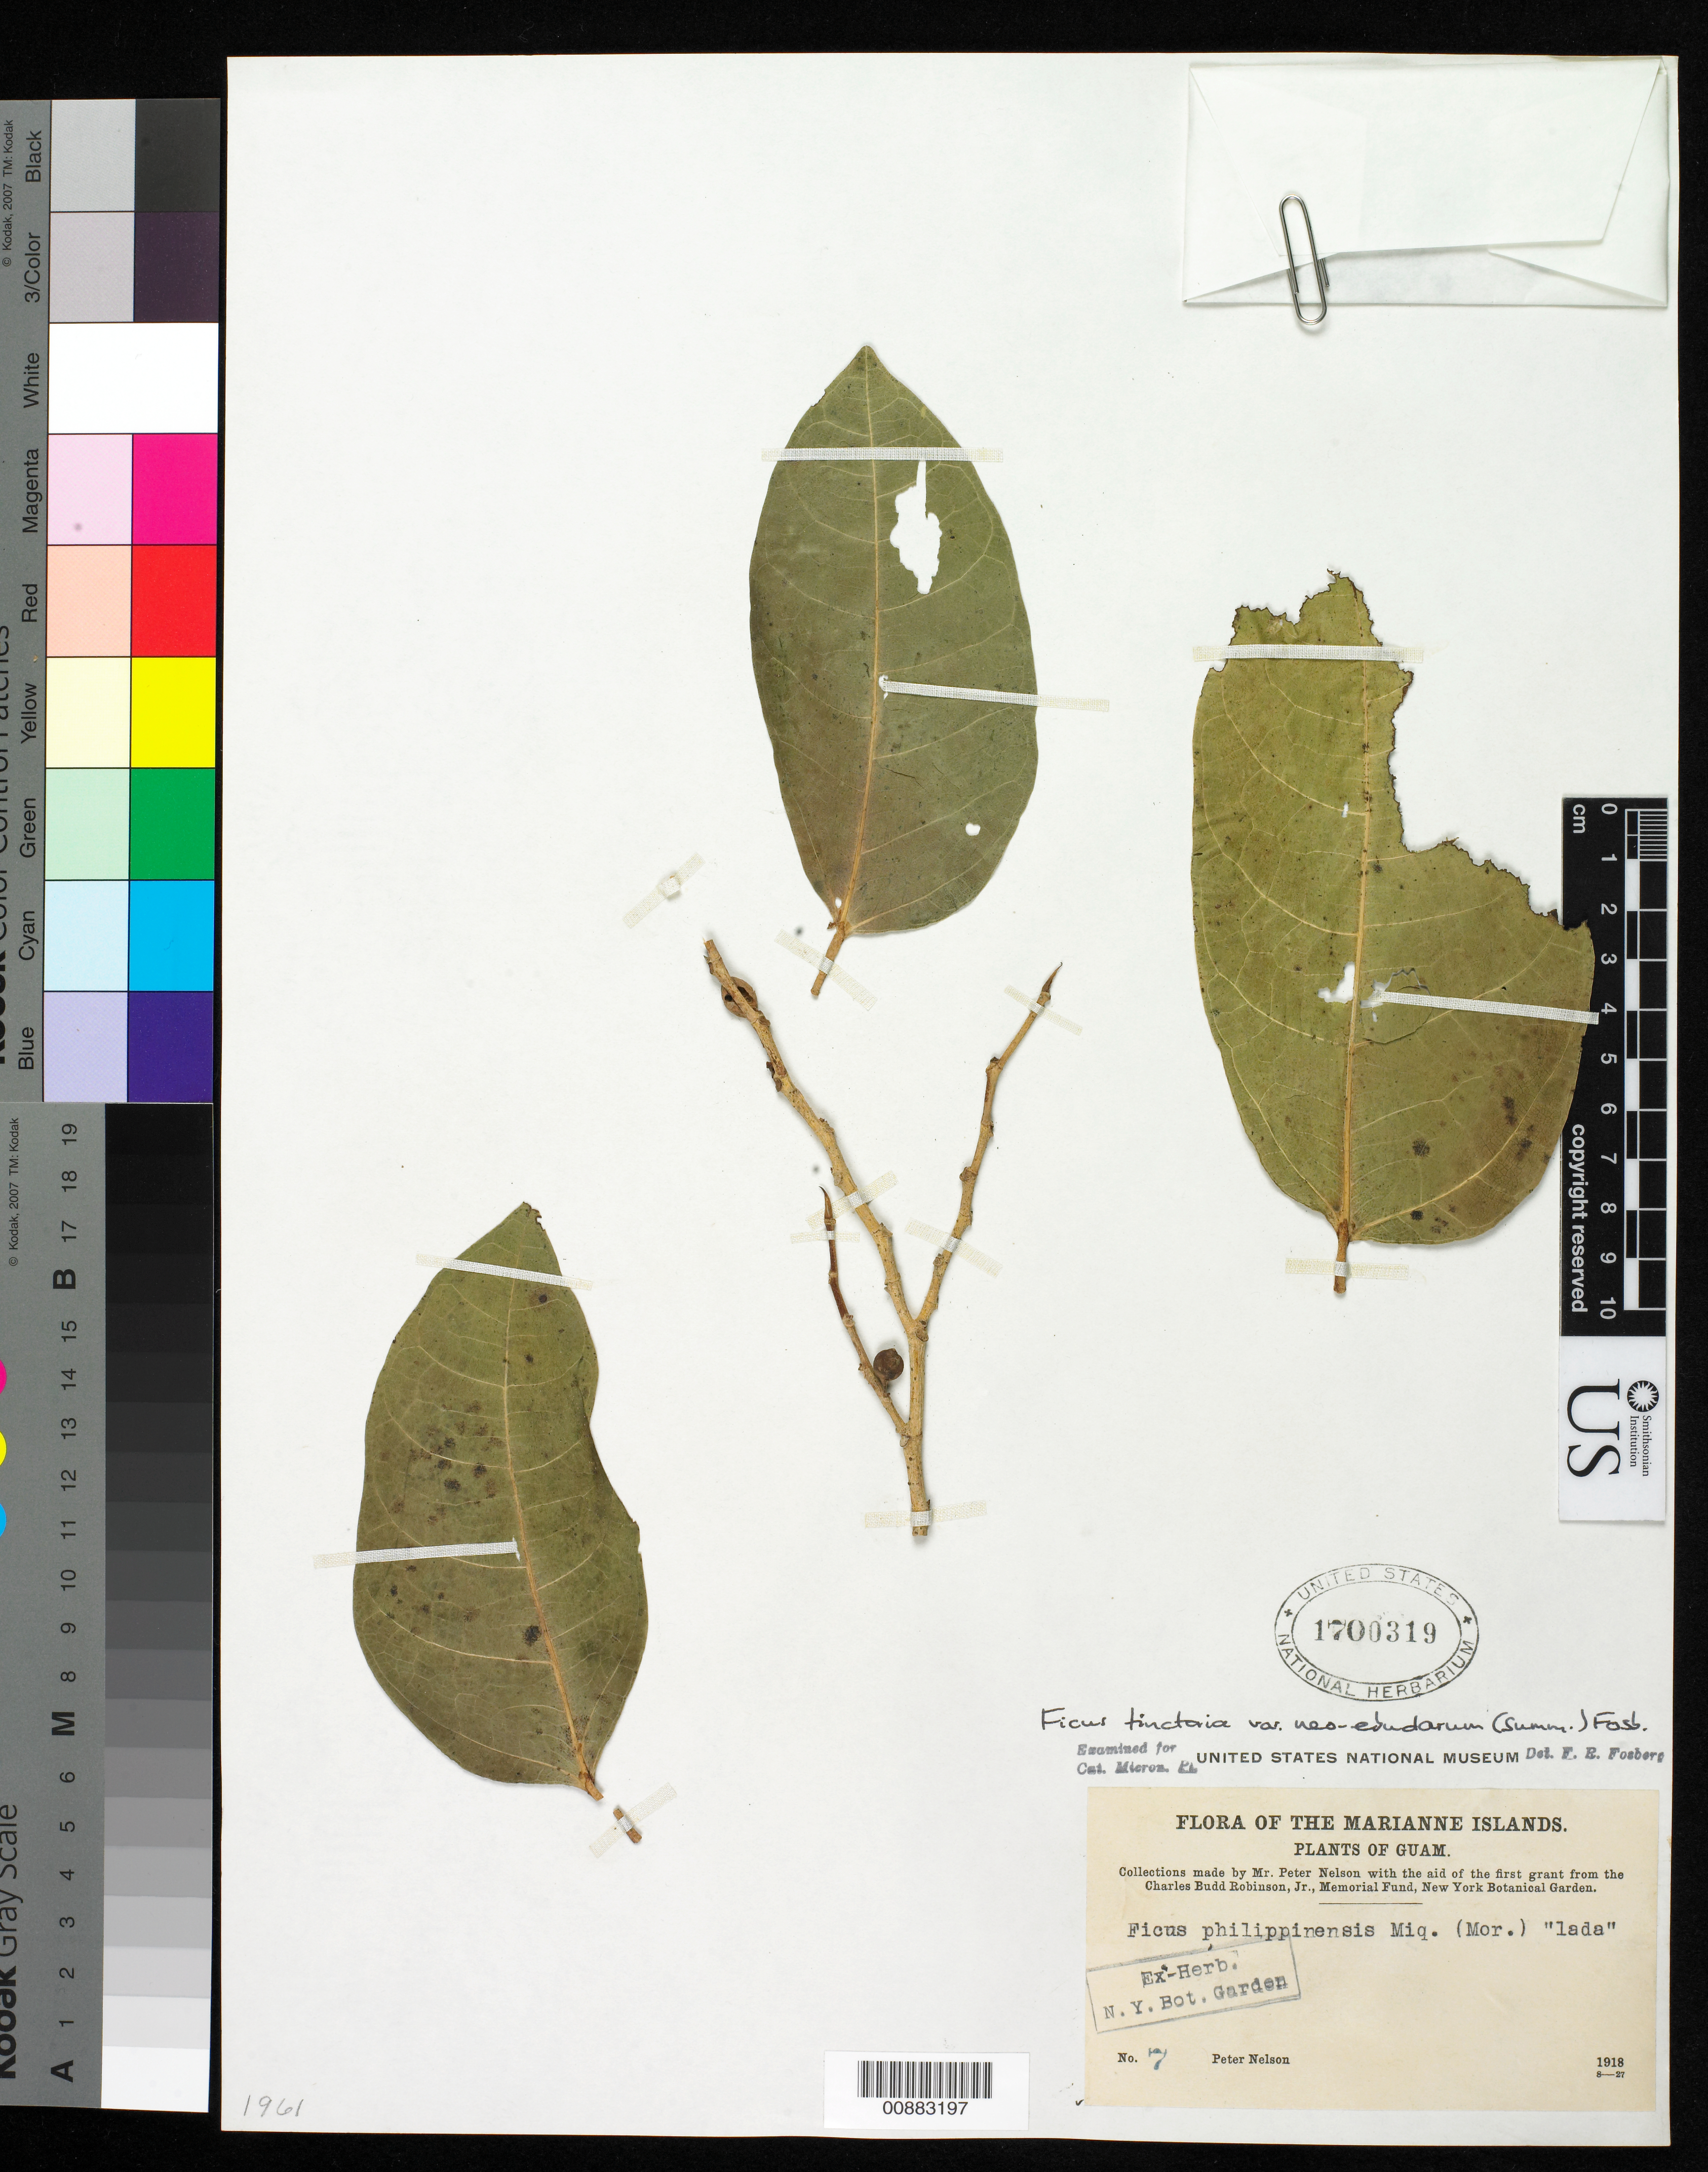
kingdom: Plantae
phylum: Tracheophyta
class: Magnoliopsida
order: Rosales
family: Moraceae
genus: Ficus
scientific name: Ficus tinctoria var. neoebudarum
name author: (Summerh.) Fosberg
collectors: P. Nelson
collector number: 7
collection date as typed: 1918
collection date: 1918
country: Guam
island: Guam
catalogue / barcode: US 1700319